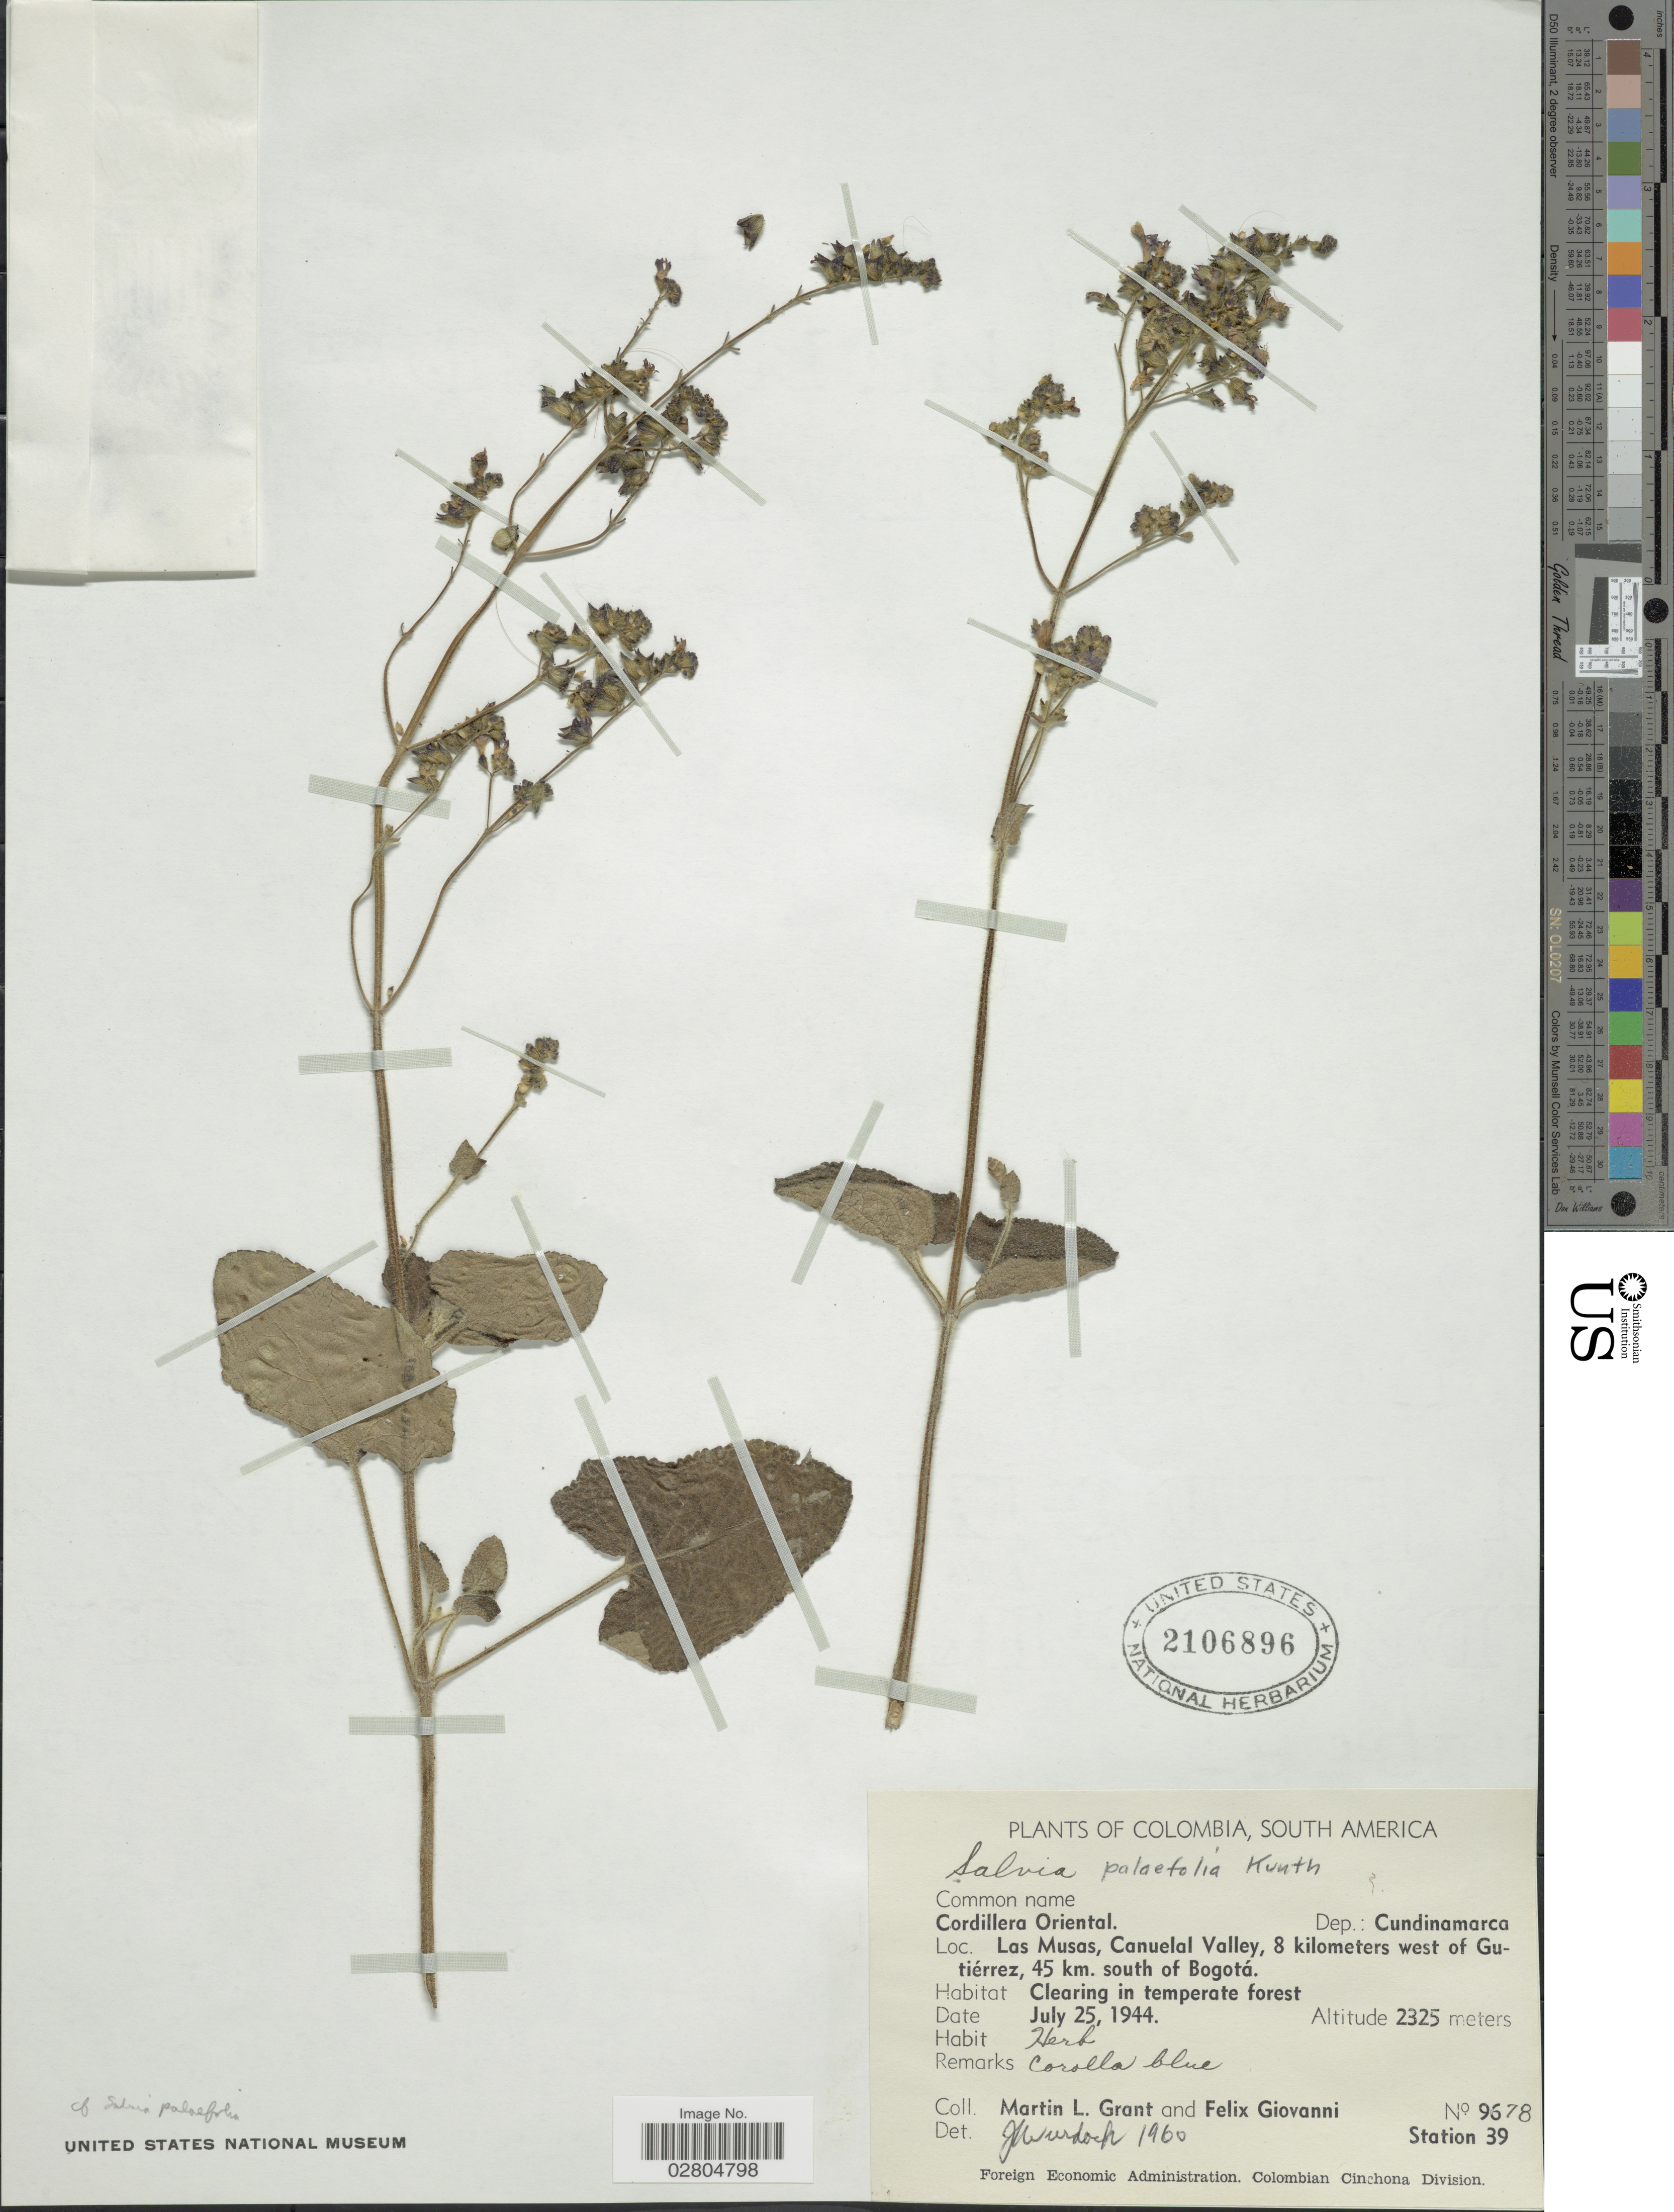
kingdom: Plantae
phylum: Tracheophyta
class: Magnoliopsida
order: Lamiales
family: Lamiaceae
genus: Salvia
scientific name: Salvia palifolia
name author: Kunth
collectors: M. L. Grant & F. Giovanni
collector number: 9678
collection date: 1944-07-25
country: Colombia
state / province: Cundinamarca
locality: Cordillera Oriental. Dep.: Cundinamarca. Las Musas, Canuelal Valley, 8 kilometers west of Gutiérrez, 45 km. south of Bogotá.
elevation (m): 2325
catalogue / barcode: US 2106896